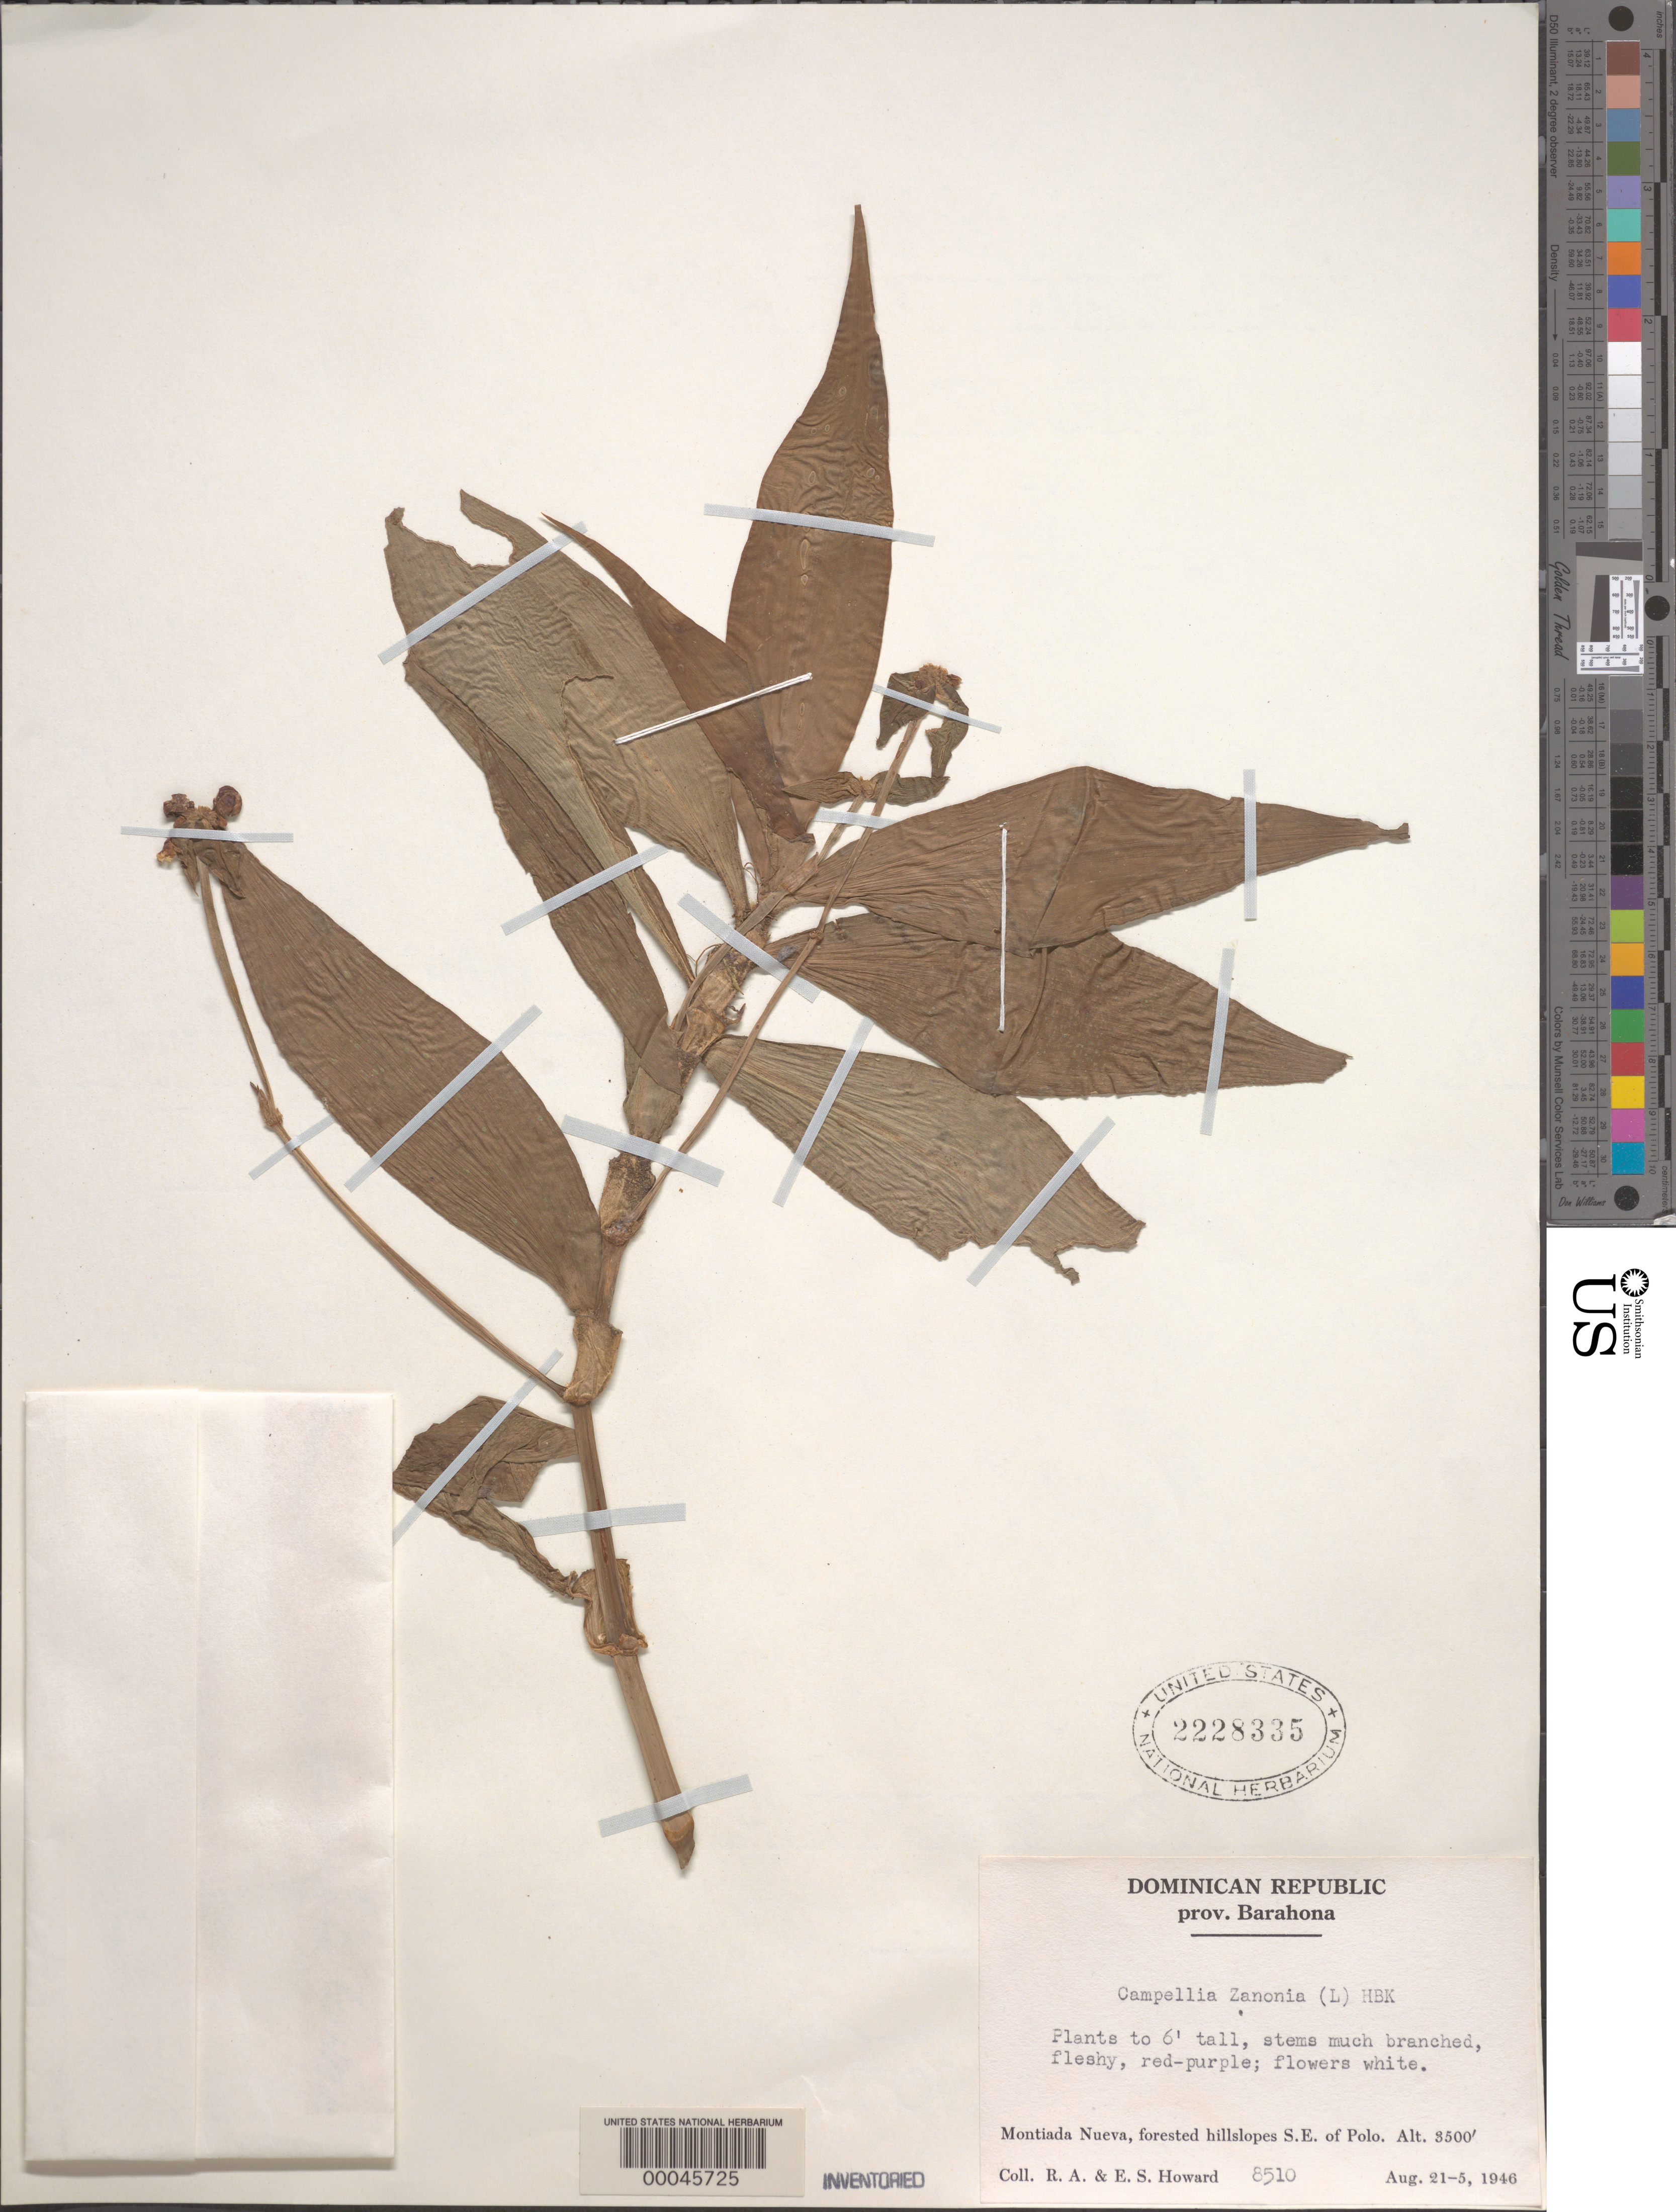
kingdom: Plantae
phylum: Tracheophyta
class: Liliopsida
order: Commelinales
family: Commelinaceae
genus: Tradescantia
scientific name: Tradescantia zanonia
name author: (L.) Sw.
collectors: R. A. Howard & E. S. Howard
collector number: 8510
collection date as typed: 21 Aug 1946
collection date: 1946-08-21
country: Dominican Republic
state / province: Barahona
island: Hispaniola Island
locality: Montiada nueva, se of polo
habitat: Forested slopes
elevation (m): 1068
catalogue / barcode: US 2228335